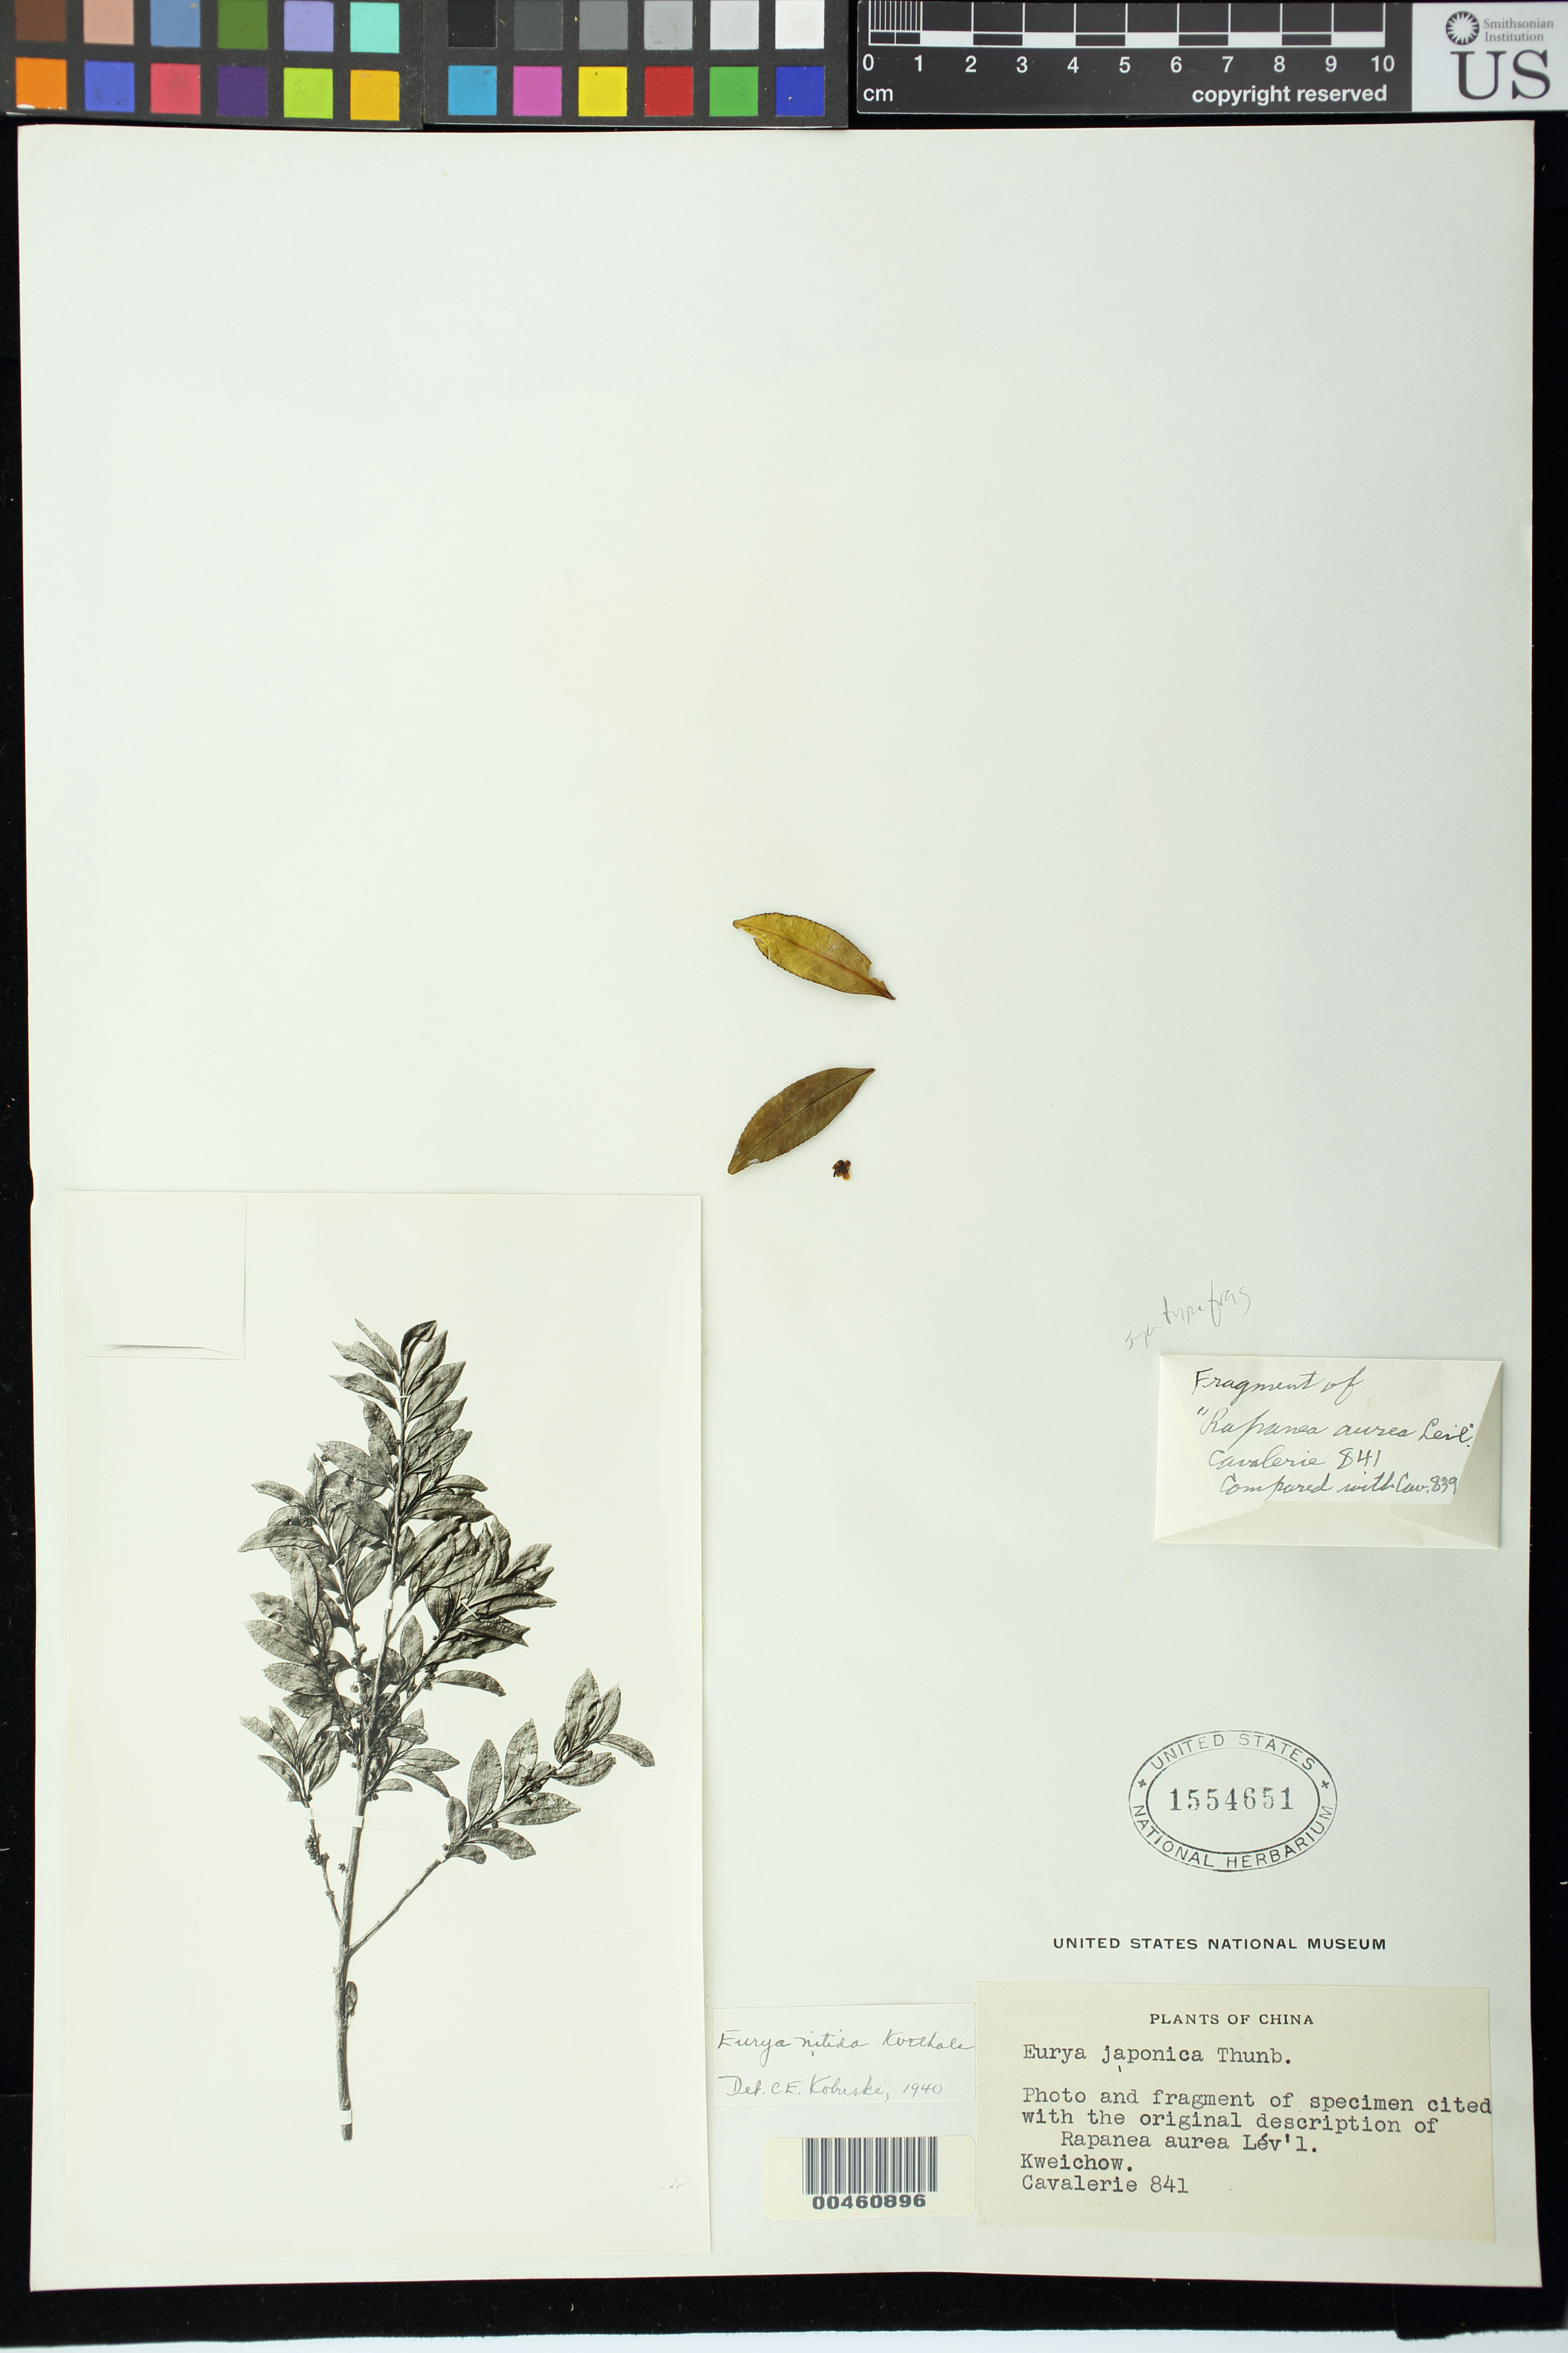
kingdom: Plantae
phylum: Tracheophyta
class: Magnoliopsida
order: Ericales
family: Primulaceae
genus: Rapanea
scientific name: Rapanea aurea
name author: H. Lév.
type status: Isosyntype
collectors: J. Cavalerie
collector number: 841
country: China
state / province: Guizhou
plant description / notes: Photograph and fragmentary material of (syn)type specimen, origin not noted but matches type specimen at E (viewed online, Dec. 2013). Annotations, "Photo and fragment of specimen cited with the original description of Rapanea aurea Levl.", "Fragment of "Rapanea aurea Lev'l" Cavalerie 841 Compared with Cav. 839"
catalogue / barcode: US 1554651